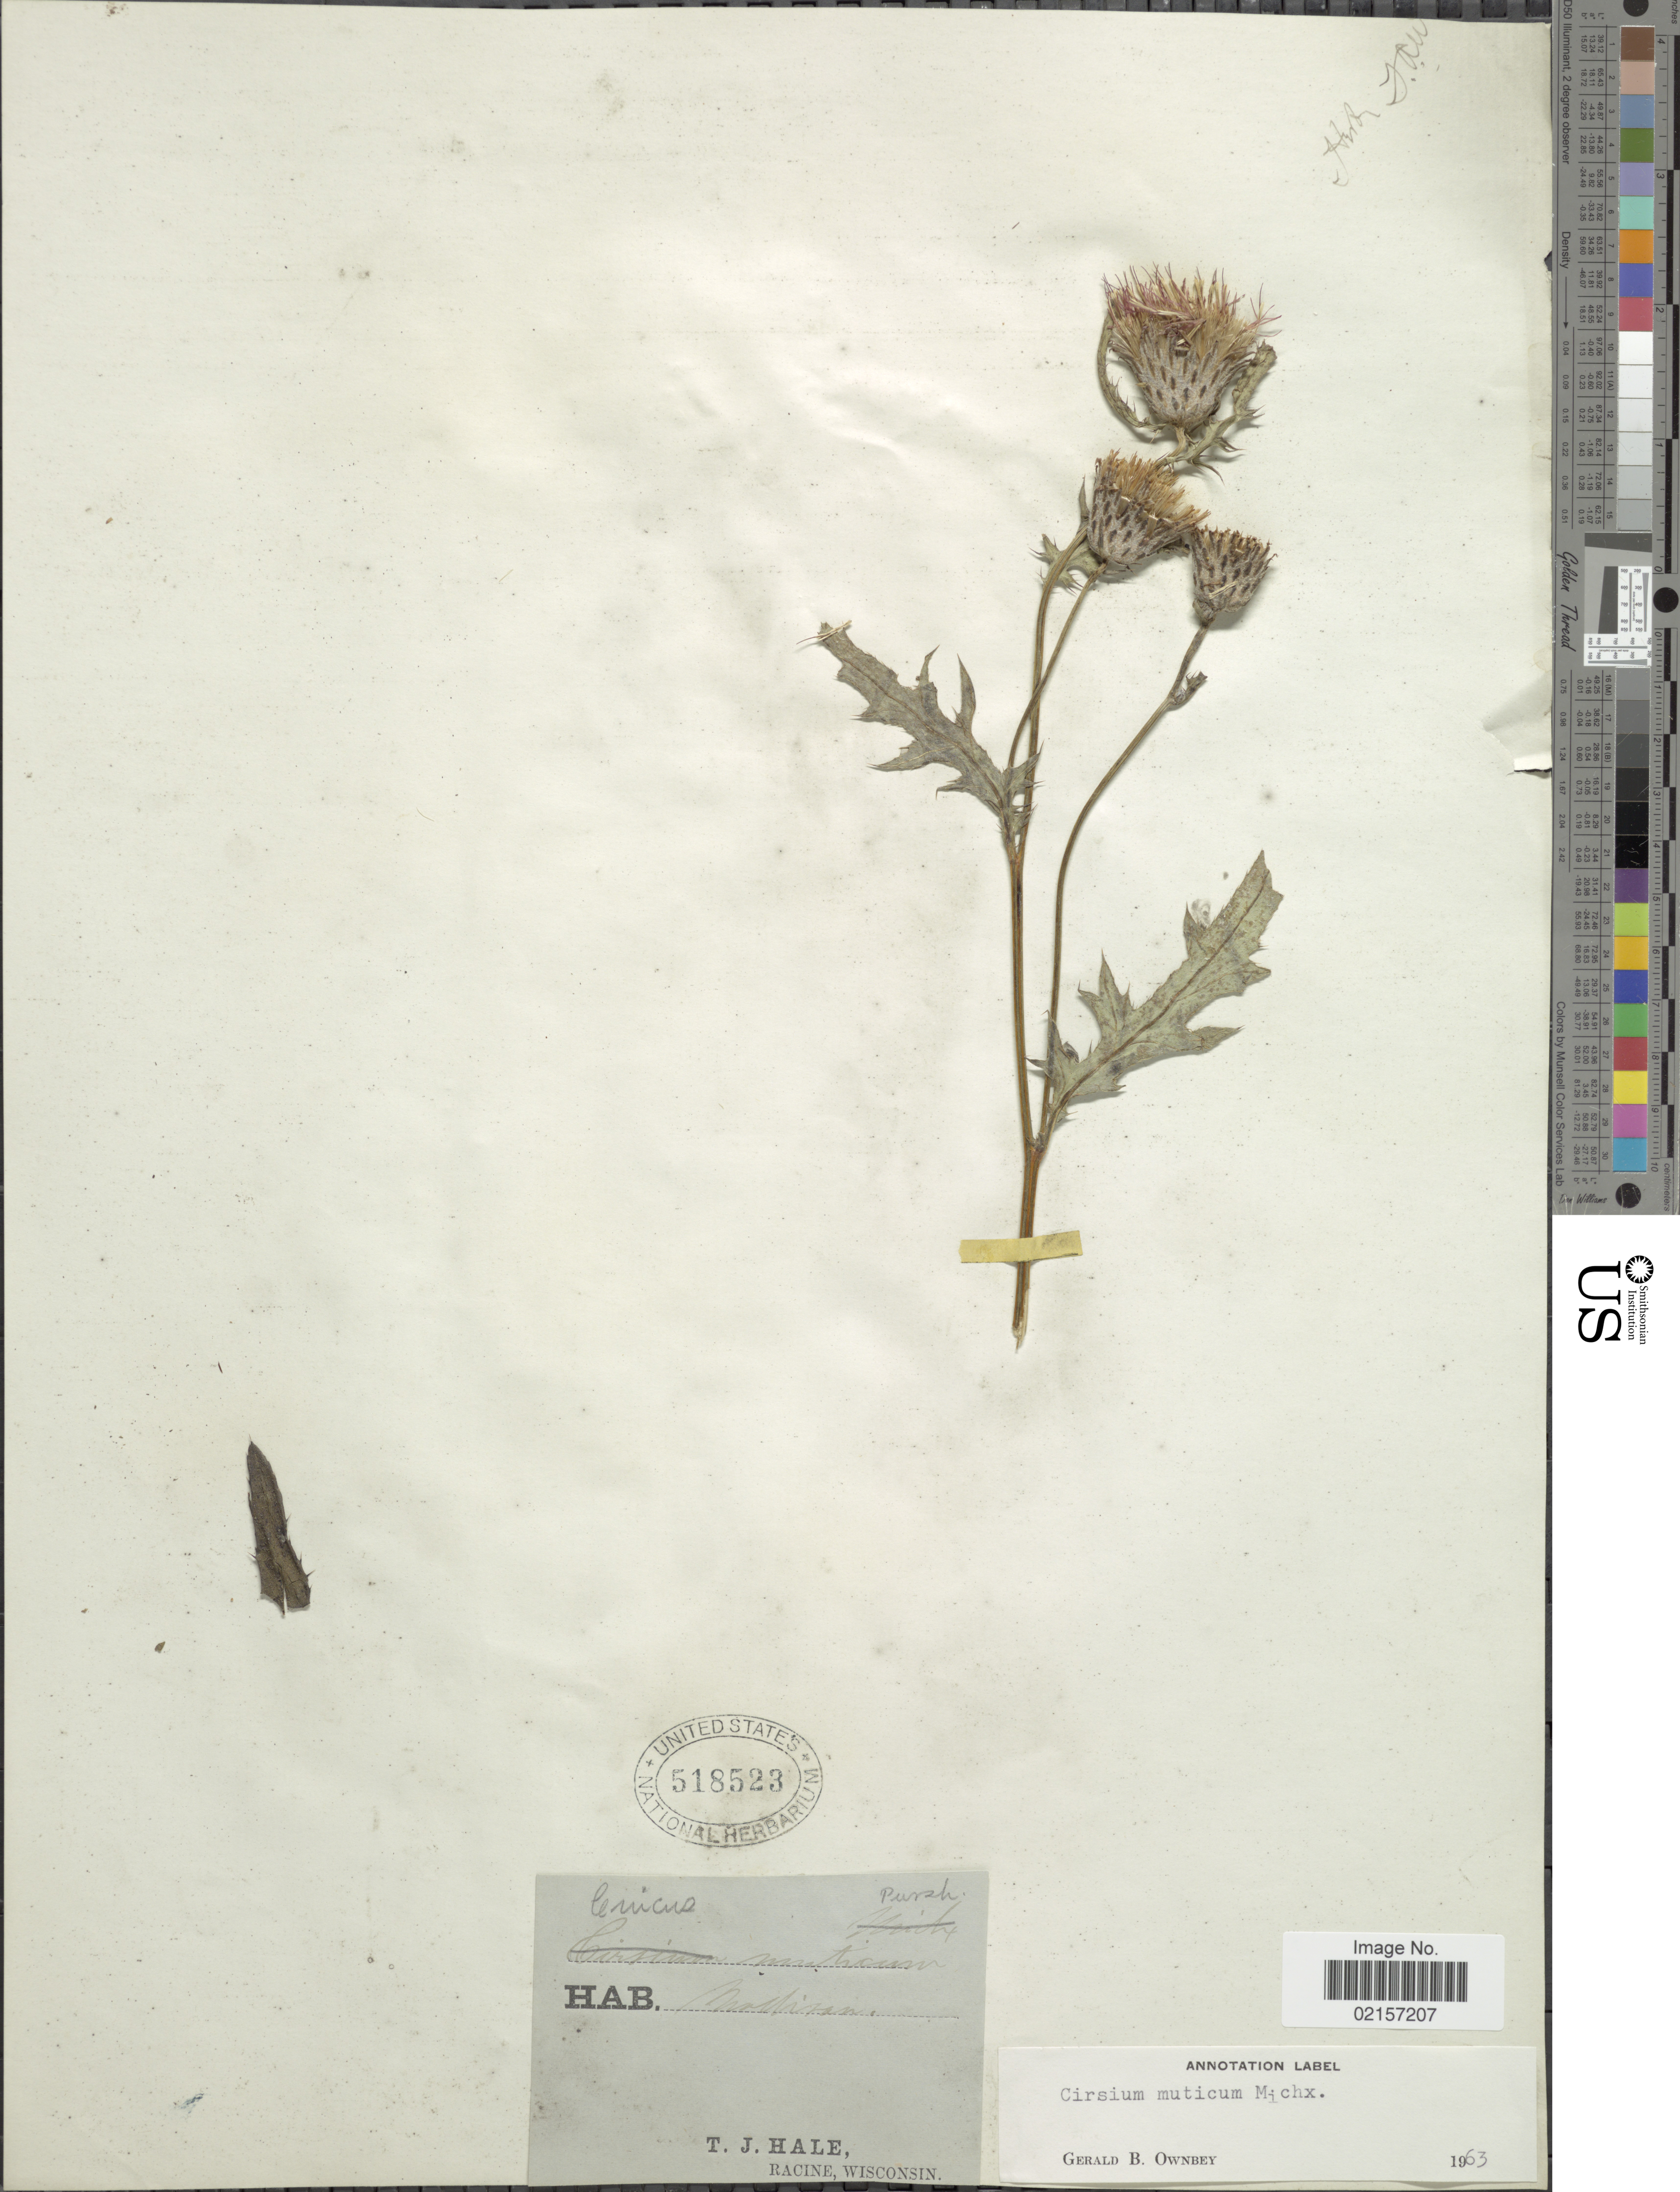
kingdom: Plantae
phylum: Tracheophyta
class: Magnoliopsida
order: Asterales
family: Asteraceae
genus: Cirsium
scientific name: Cirsium muticum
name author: Michx.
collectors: T. Hale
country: United States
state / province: Wisconsin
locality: Racine [unsure placement]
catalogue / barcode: US 518523